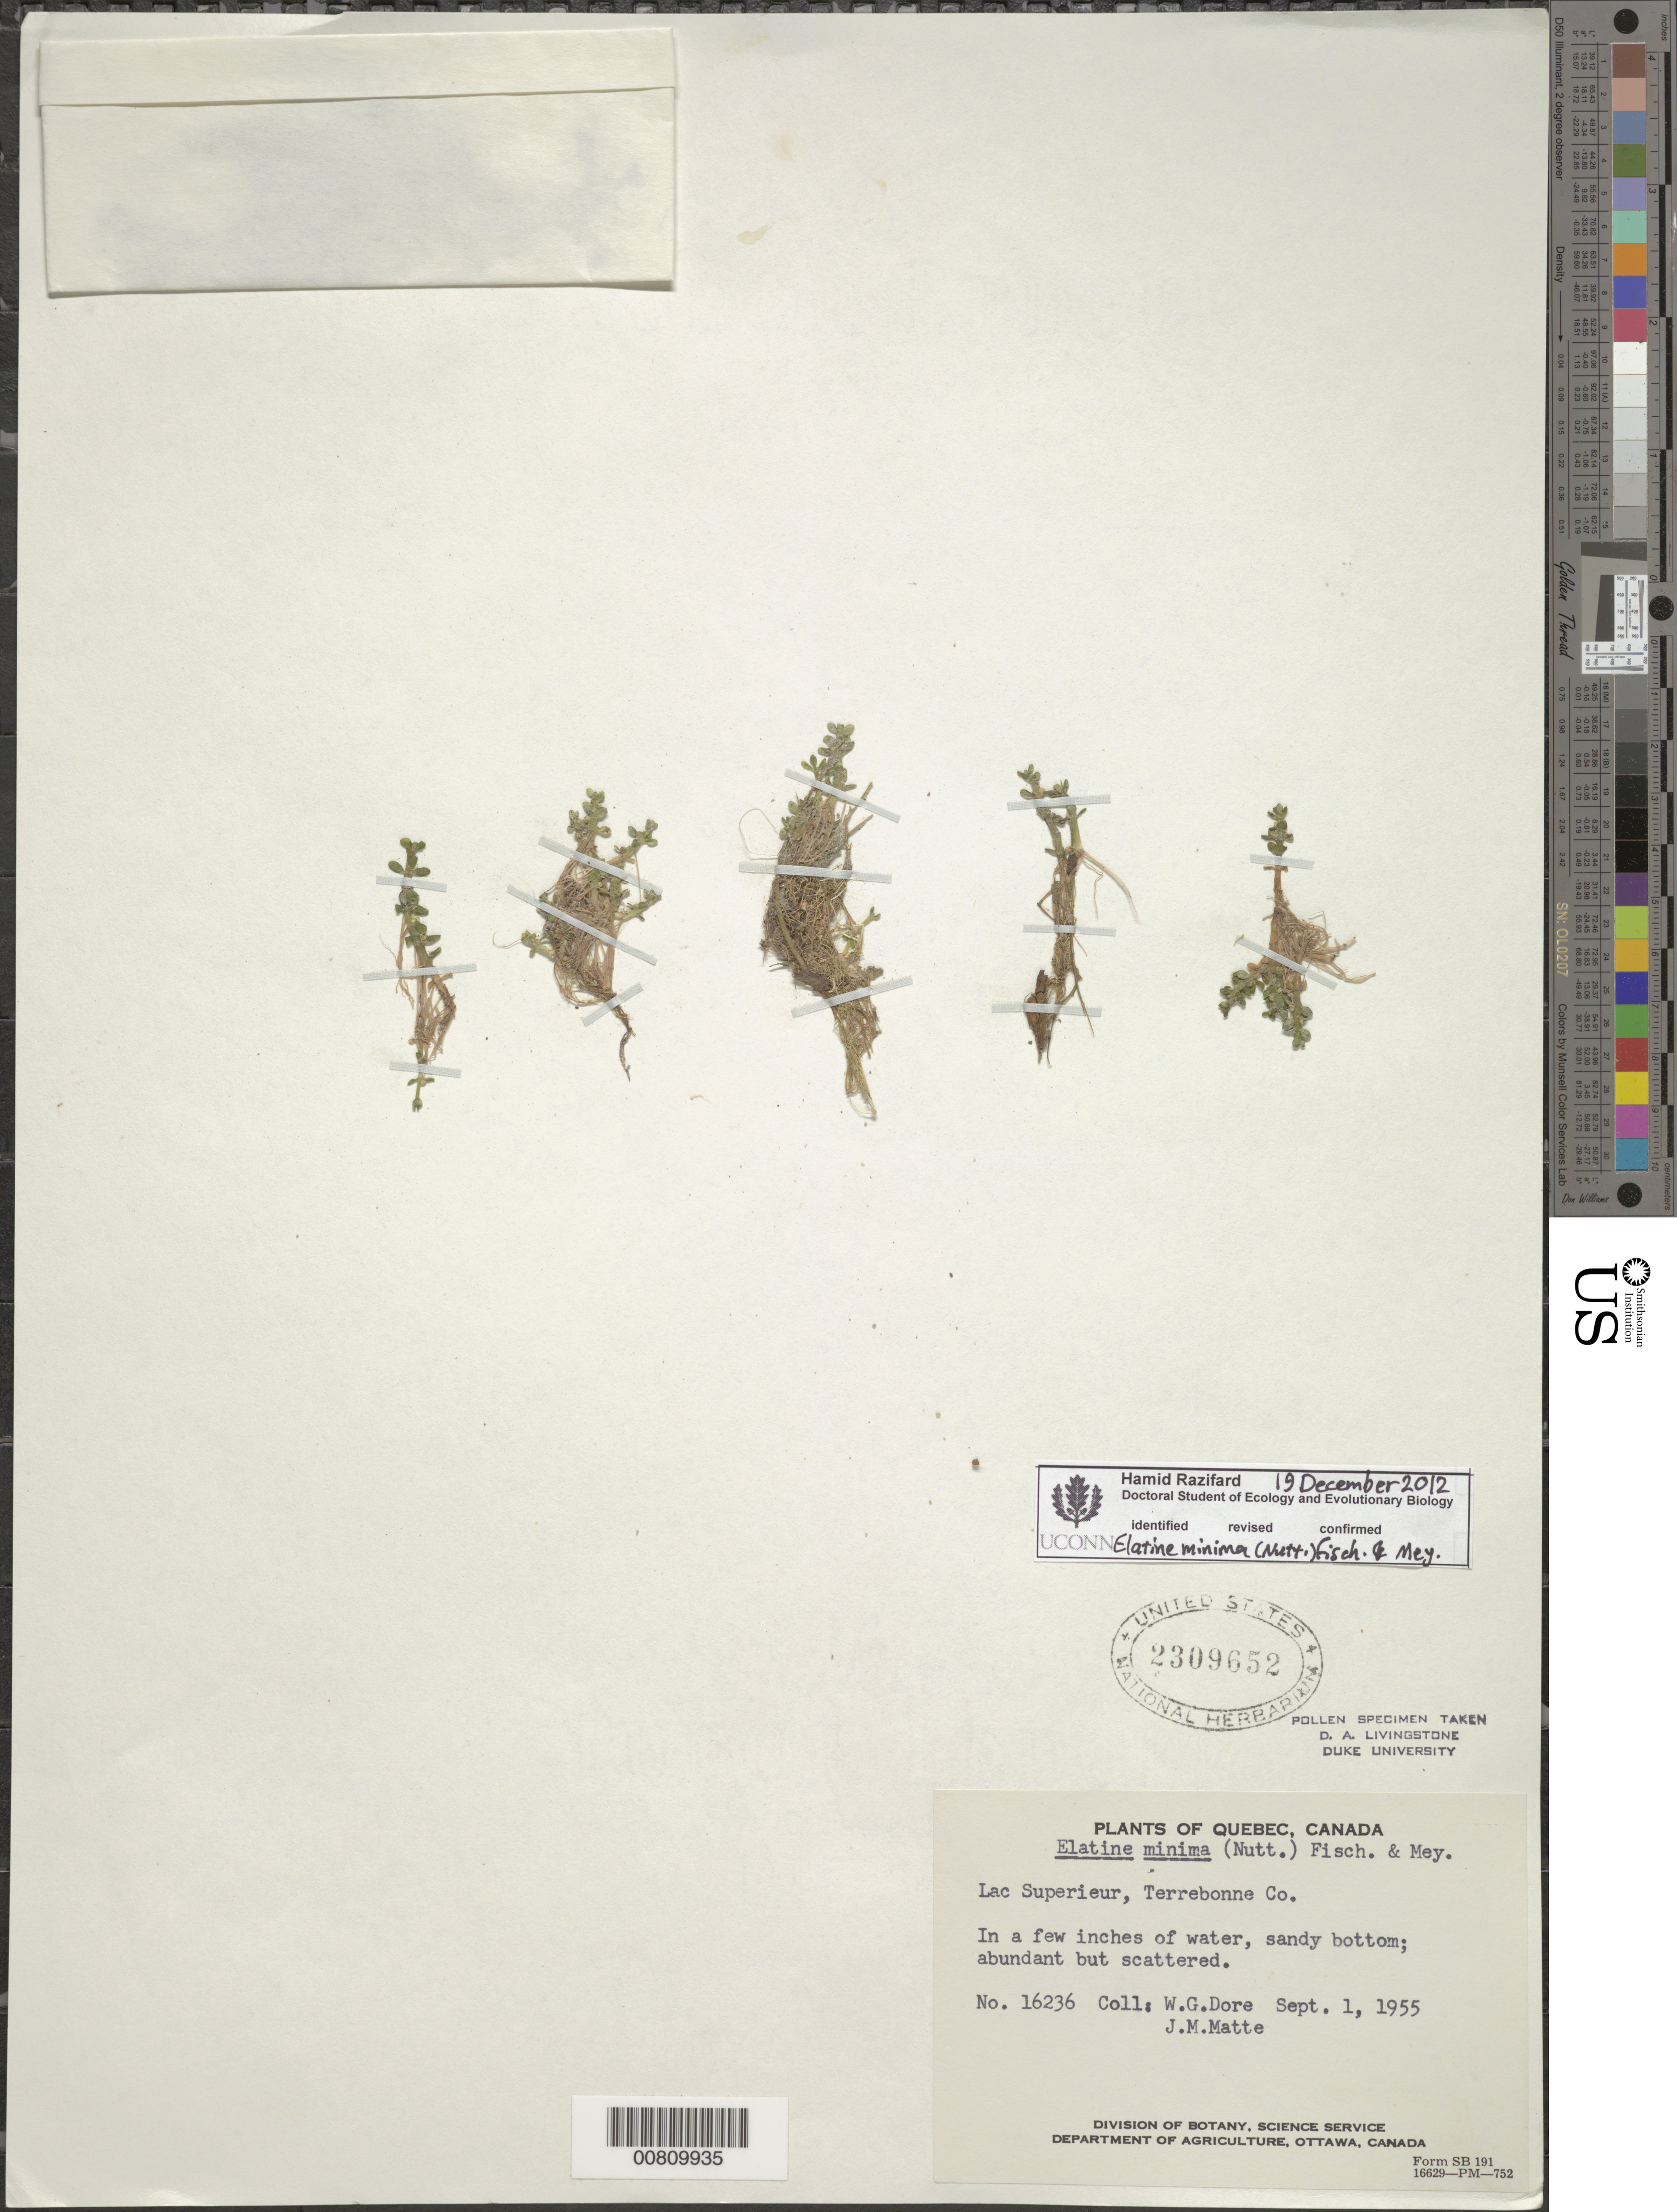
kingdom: Plantae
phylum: Tracheophyta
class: Magnoliopsida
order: Malpighiales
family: Elatinaceae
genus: Elatine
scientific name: Elatine minima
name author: (Nutt.) Fisch. & C.A. Mey.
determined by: Razifard, Hamid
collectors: W. Dore & J. Matte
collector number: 16236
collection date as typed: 01 Sep 1955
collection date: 1955-09-01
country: Canada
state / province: Quebec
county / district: Terrebonne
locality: Lac Superieur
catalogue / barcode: US 2309652